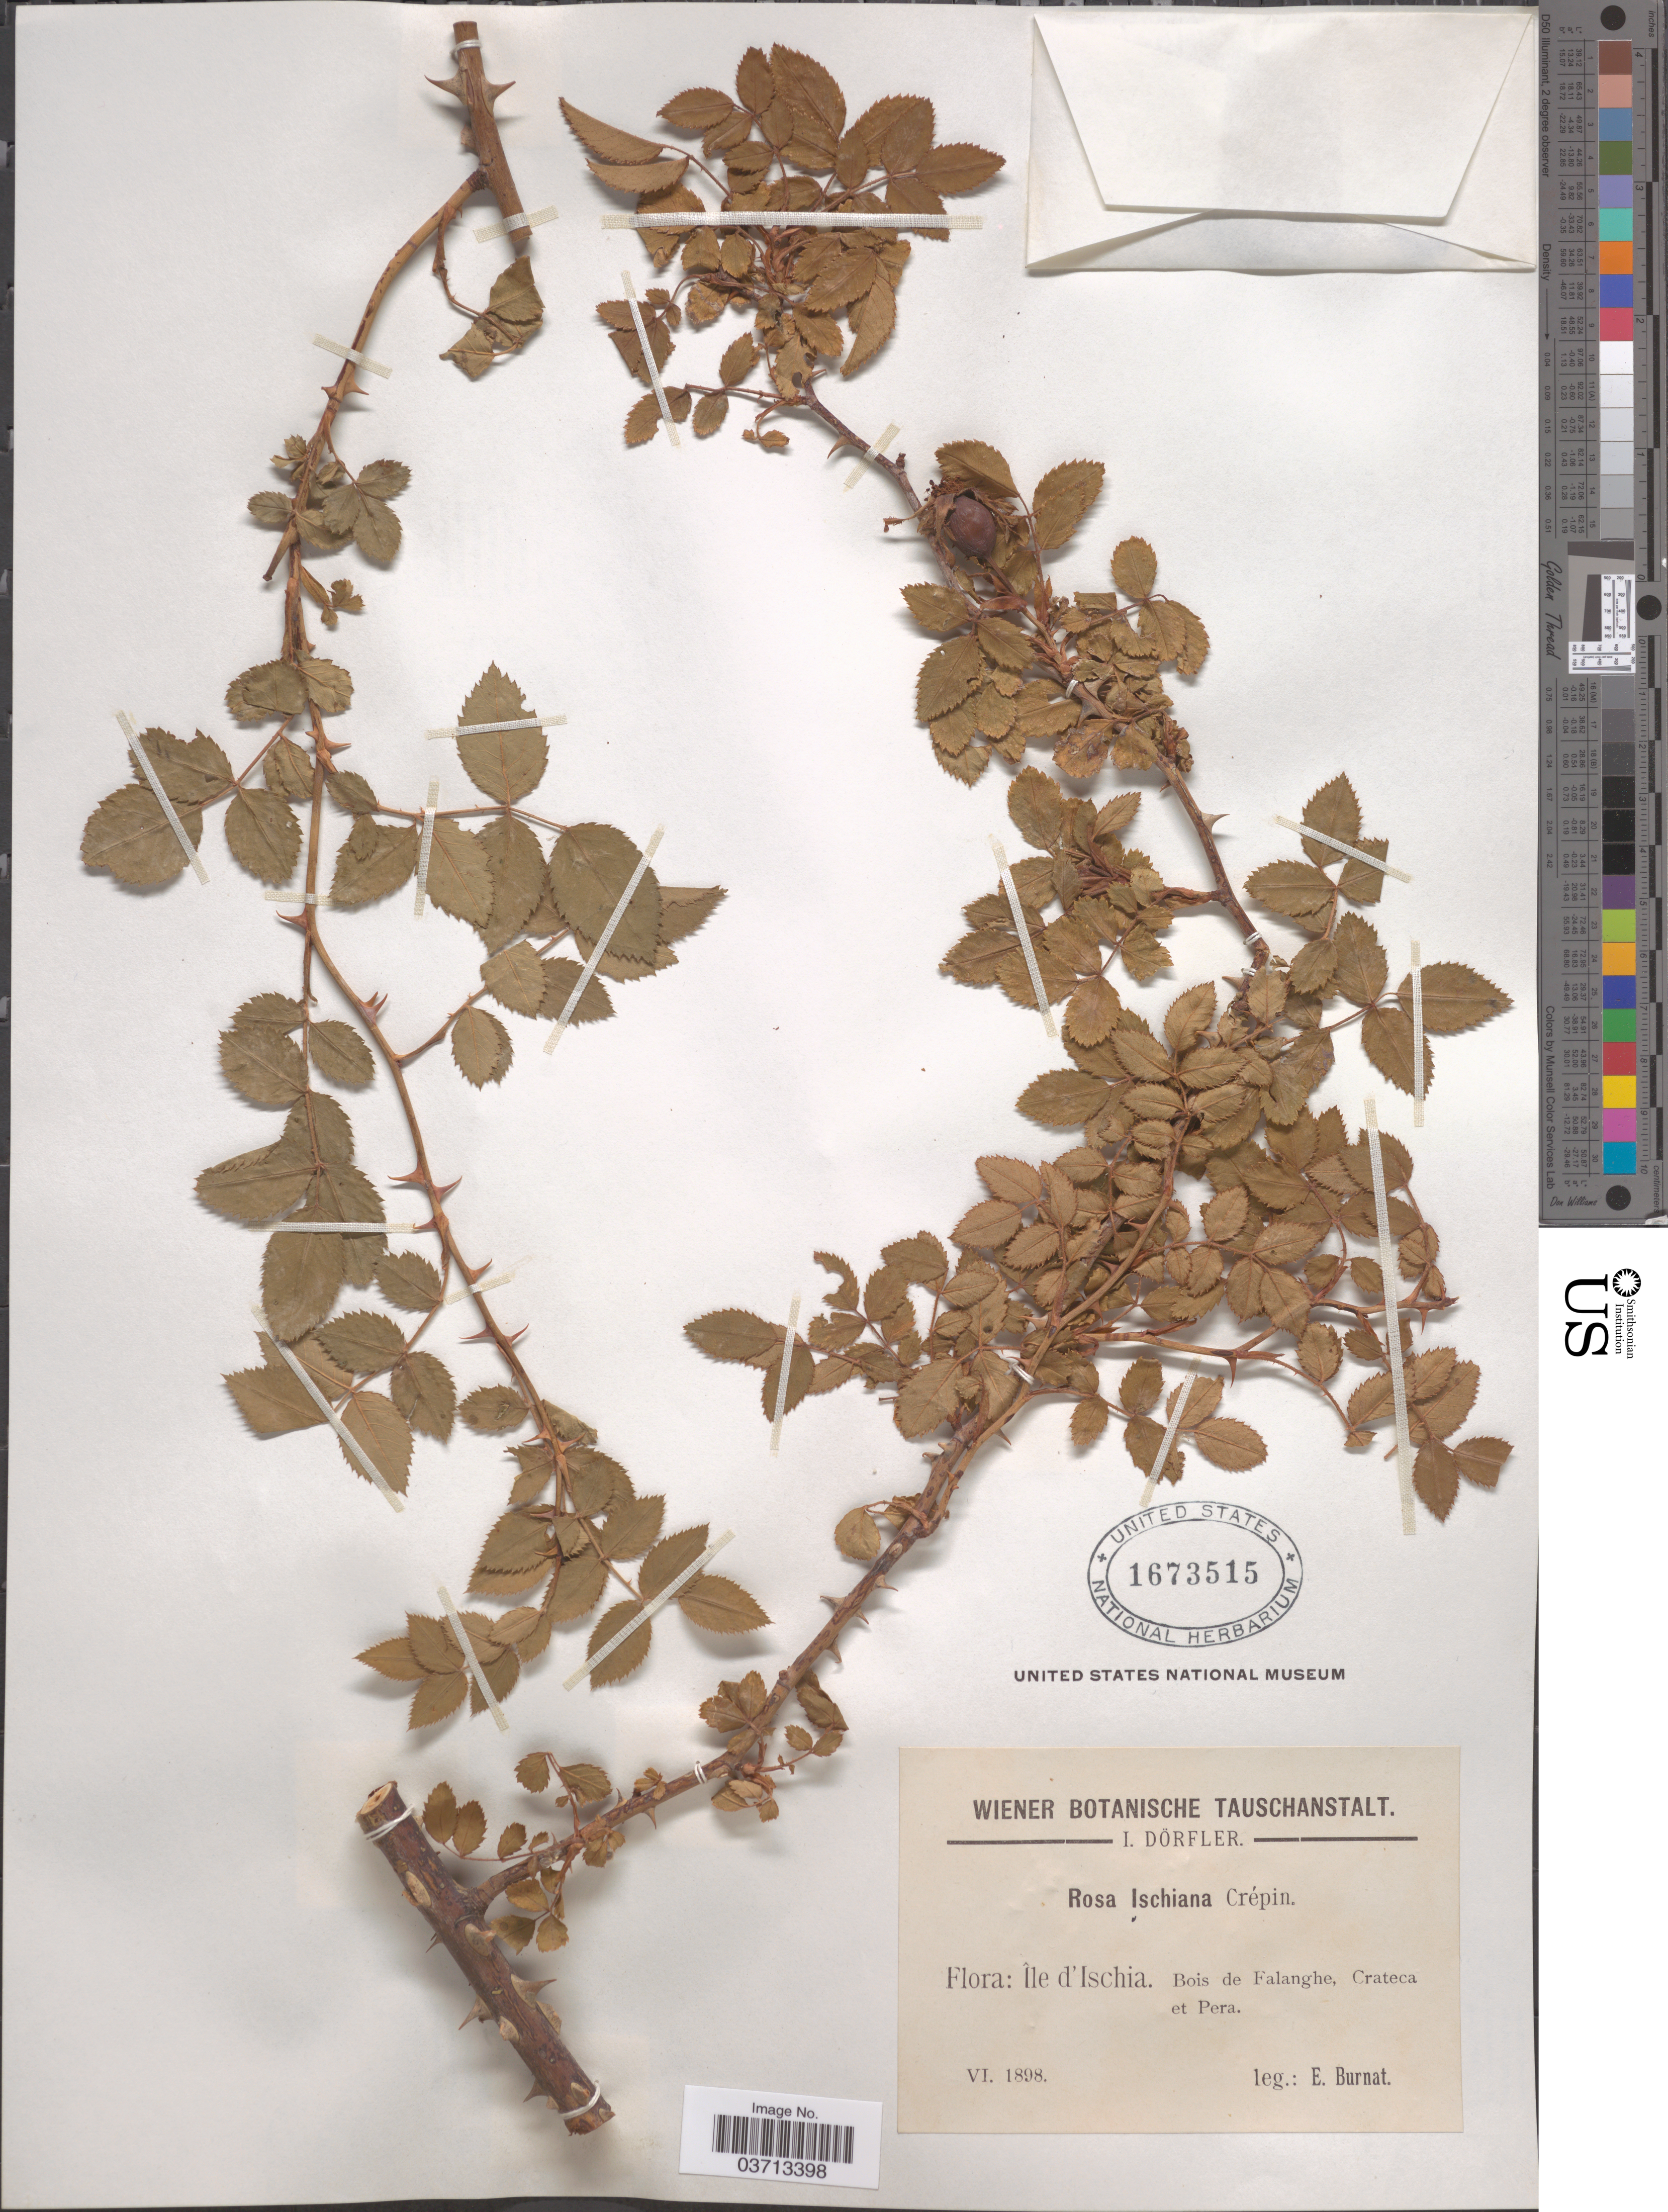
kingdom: Plantae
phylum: Tracheophyta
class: Magnoliopsida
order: Rosales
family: Rosaceae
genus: Rosa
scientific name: Rosa ischiana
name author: Crép.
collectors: E. Burnat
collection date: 1898-06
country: Italy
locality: Île d'Ischia. Bois de Falanghe, Crateca et Pera.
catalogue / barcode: US 1673515